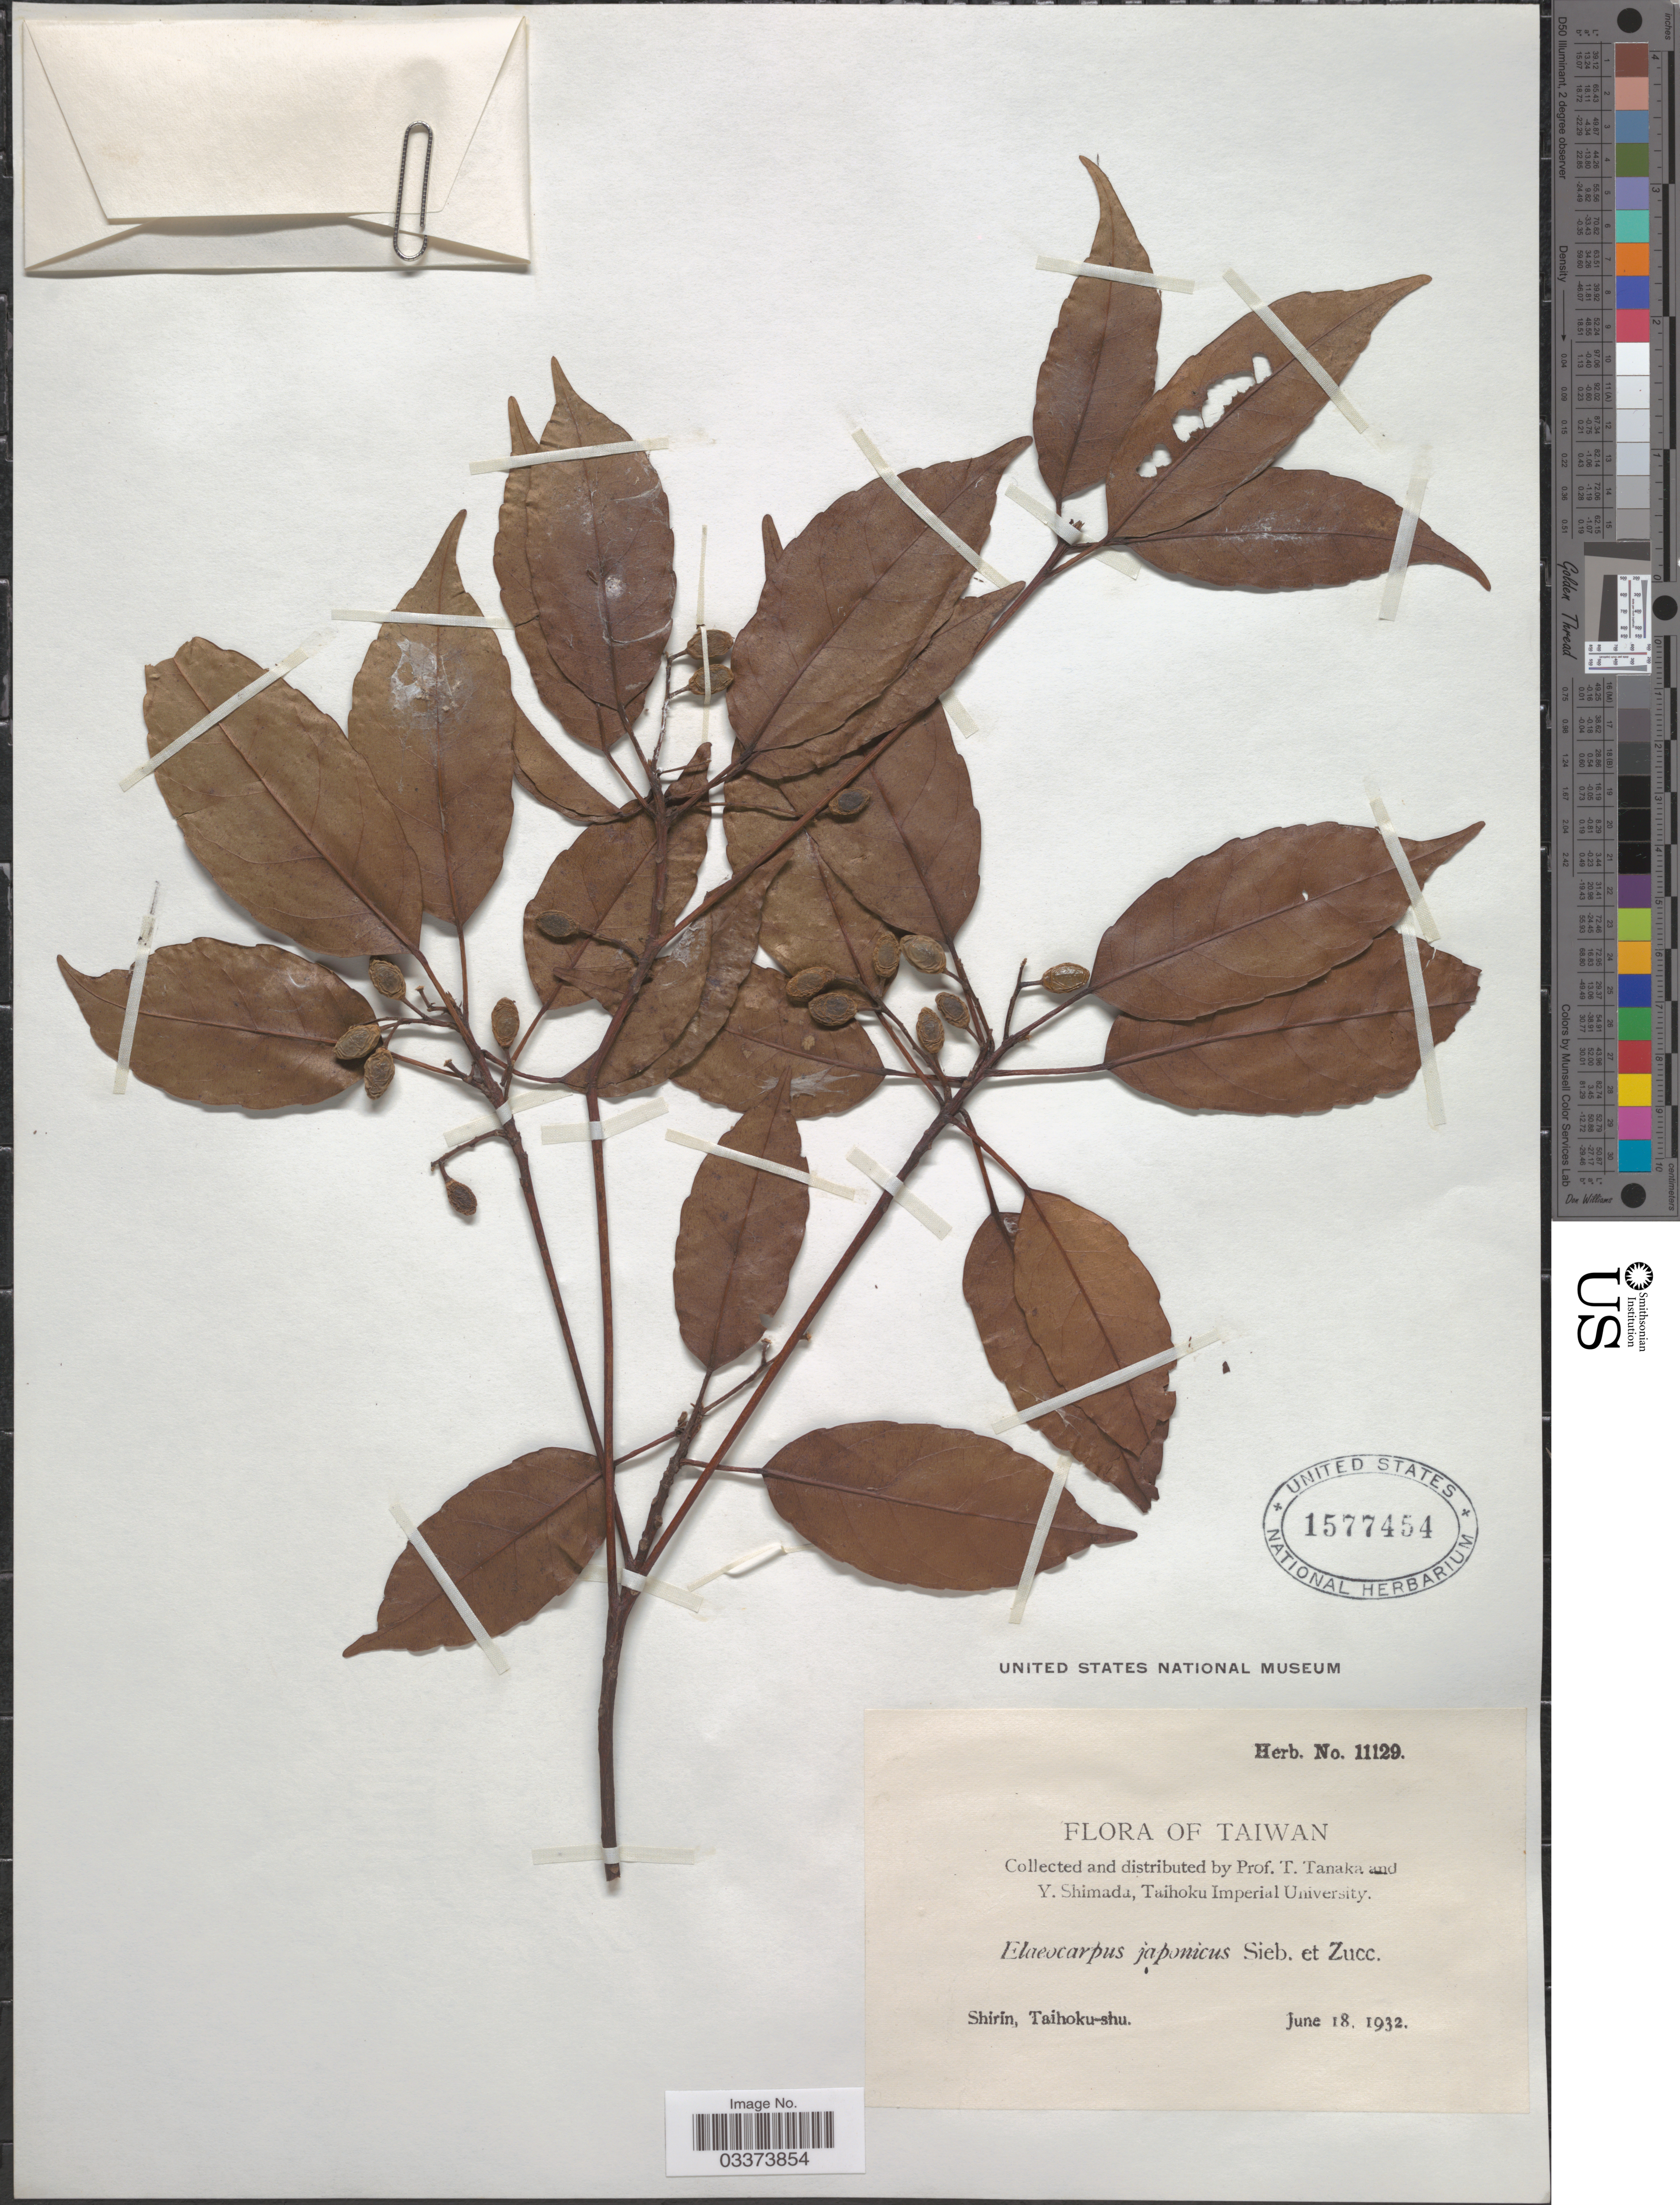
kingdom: Plantae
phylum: Tracheophyta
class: Magnoliopsida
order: Oxalidales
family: Elaeocarpaceae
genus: Elaeocarpus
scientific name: Elaeocarpus japonicus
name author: Siebold & Zucc.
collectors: T. Tanaka & Y. Shimada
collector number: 11129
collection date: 1932-06-18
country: Taiwan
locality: Shirin, Taihoku-shu.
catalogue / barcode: US 1577454